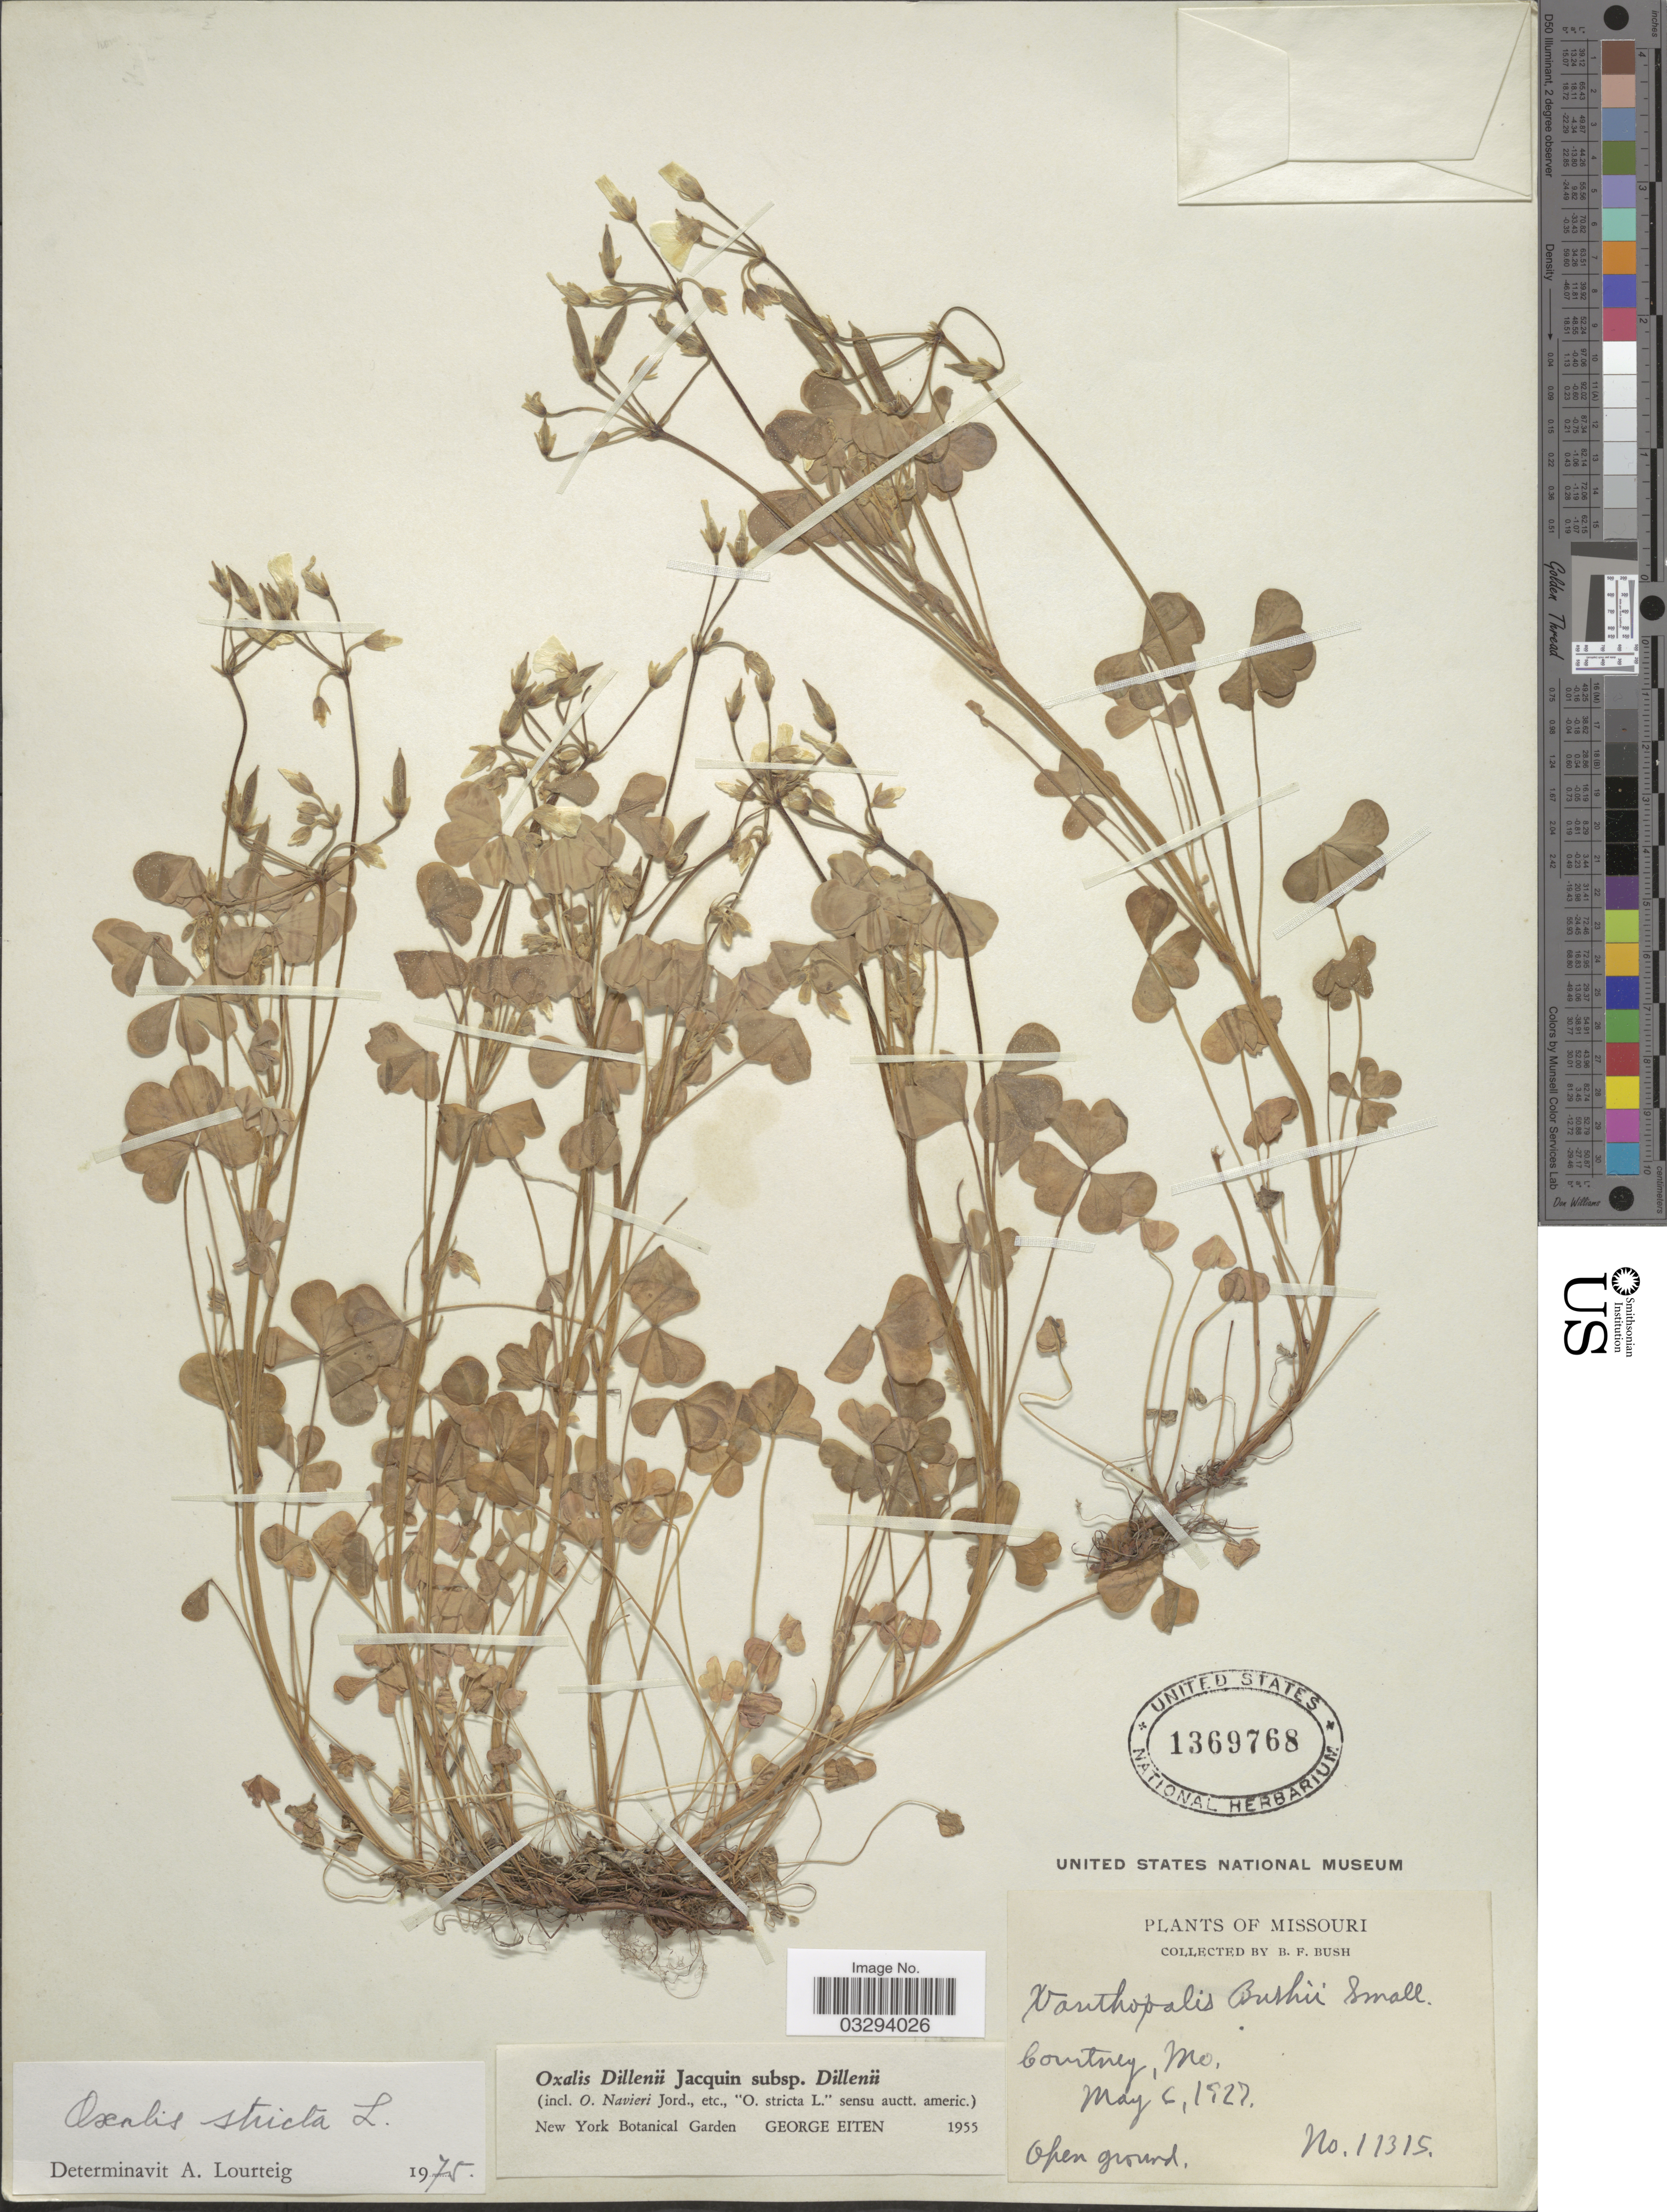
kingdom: Plantae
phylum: Tracheophyta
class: Magnoliopsida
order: Oxalidales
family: Oxalidaceae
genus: Oxalis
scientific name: Oxalis sp.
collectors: B. F. Bush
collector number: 11315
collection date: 1927-05-06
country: United States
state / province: Missouri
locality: Courtney.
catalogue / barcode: US 1369768